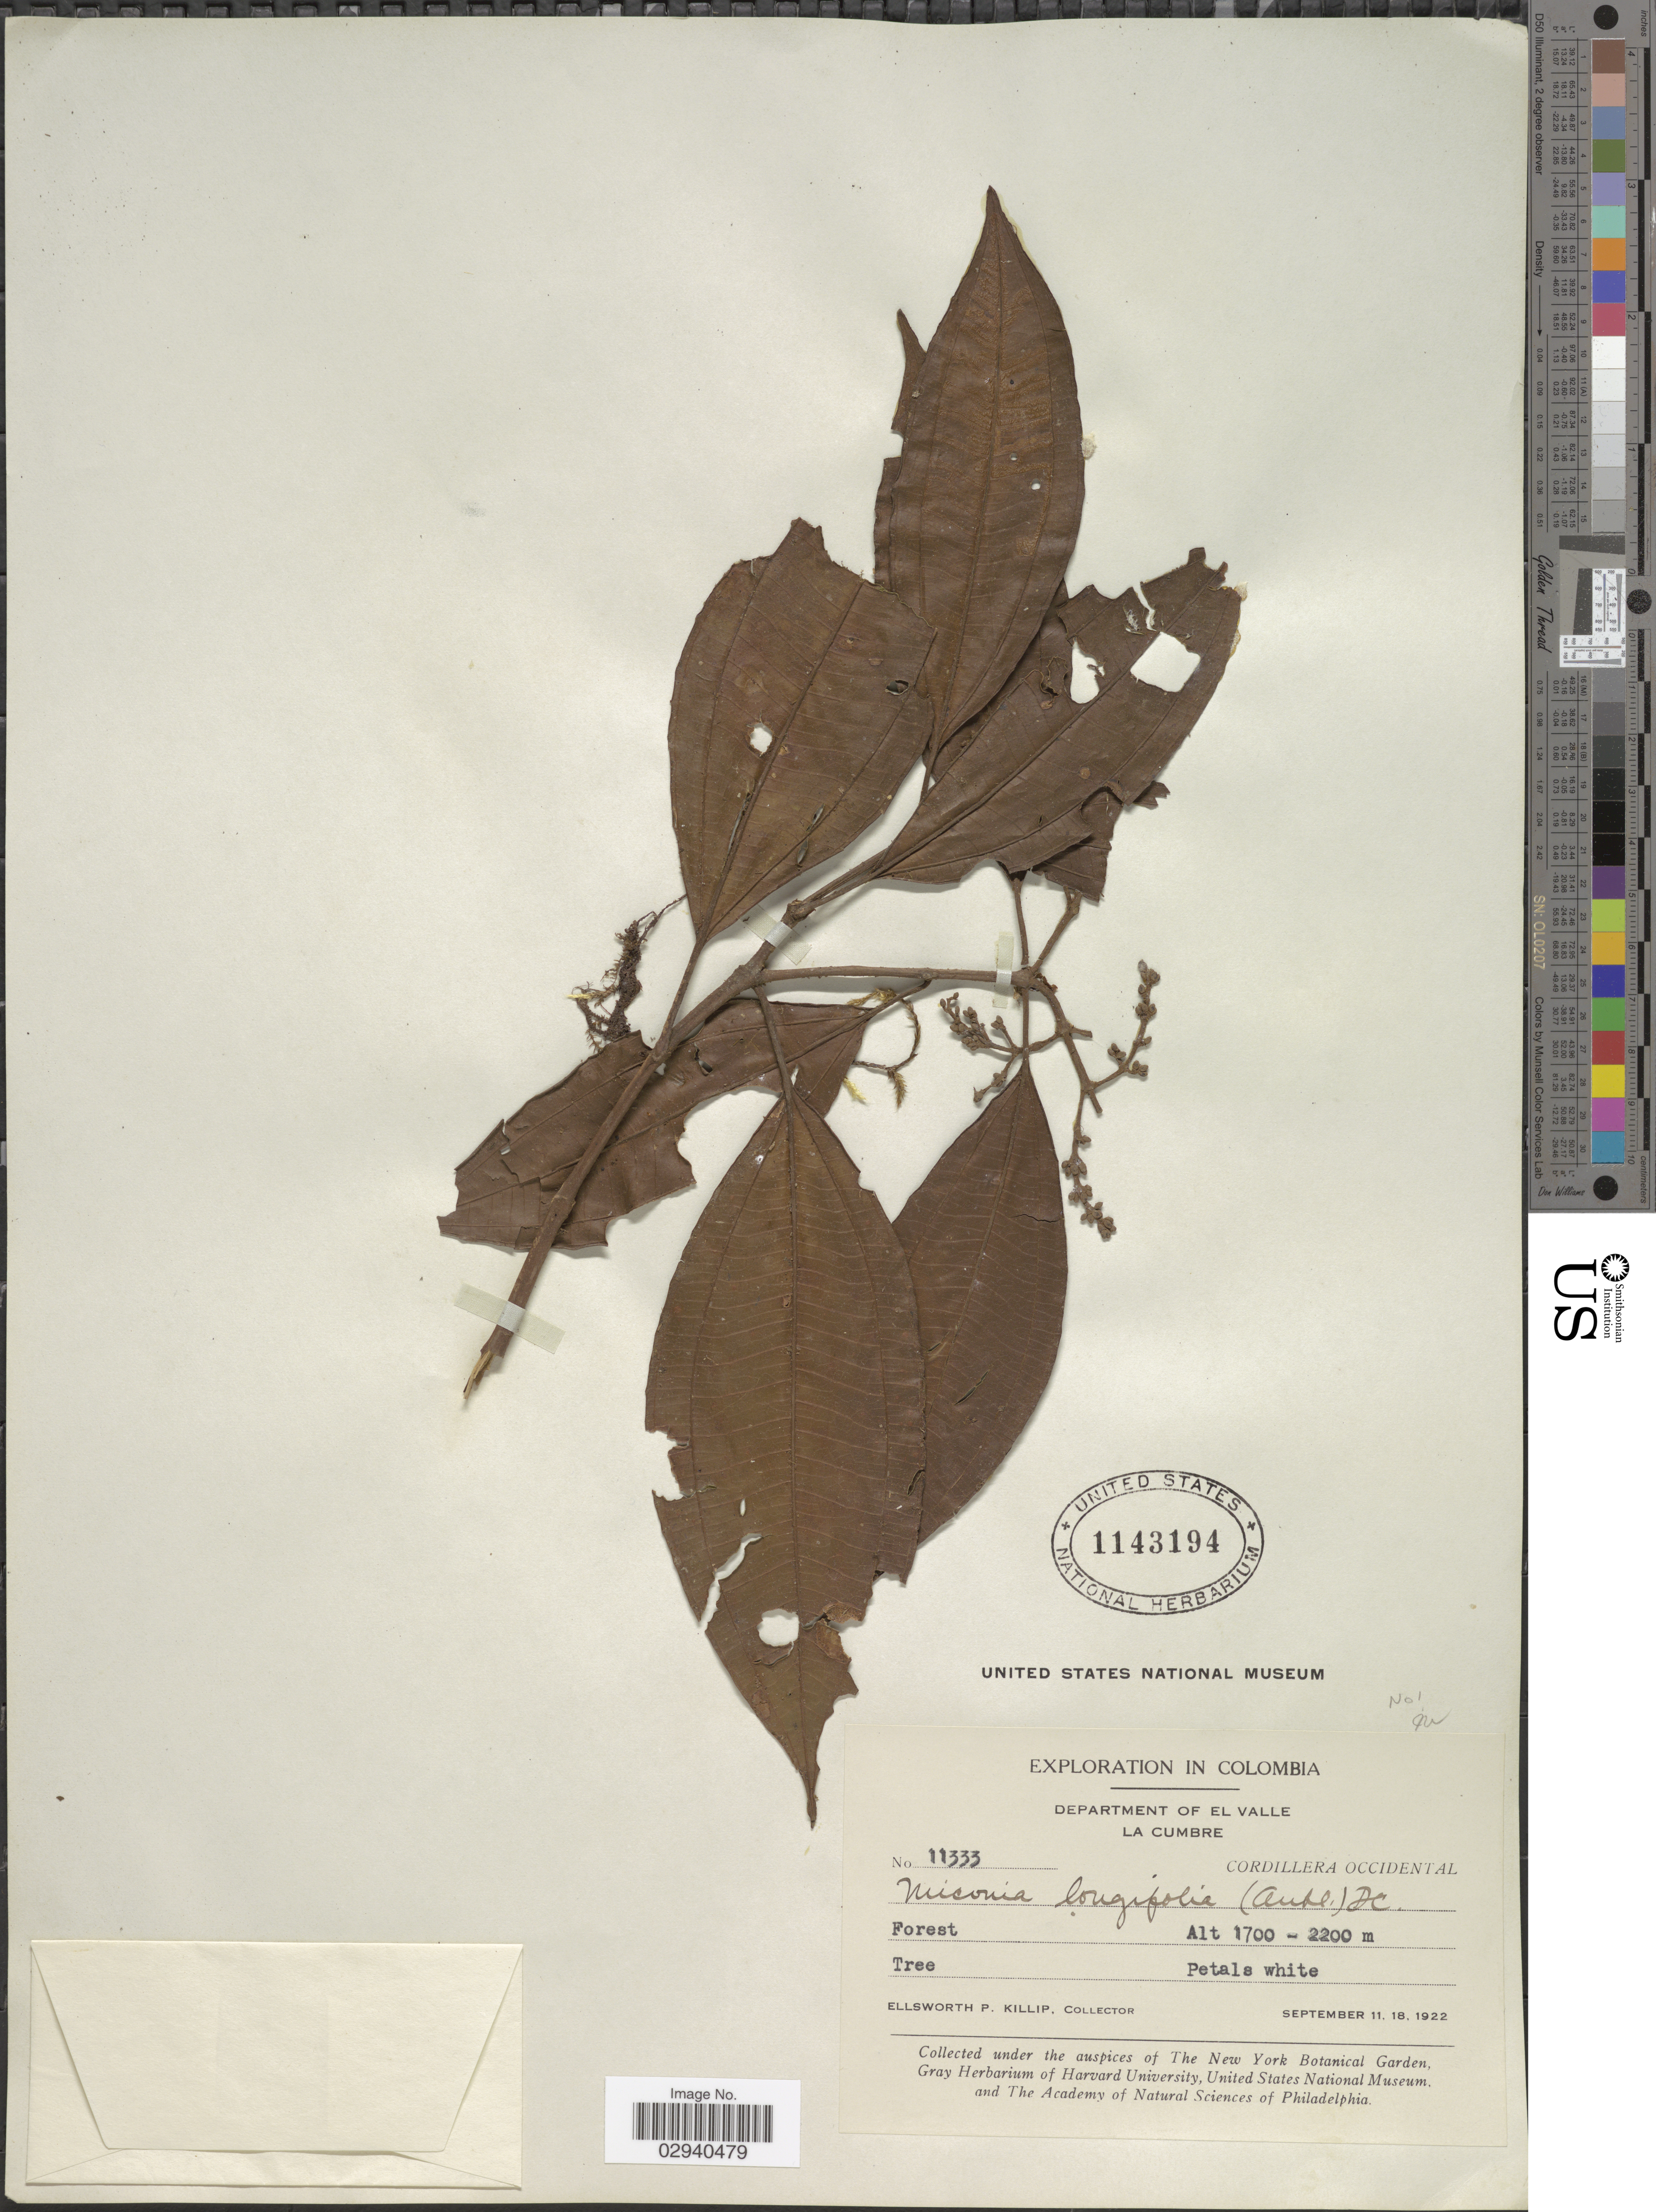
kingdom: Plantae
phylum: Tracheophyta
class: Magnoliopsida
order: Myrtales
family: Melastomataceae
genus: Miconia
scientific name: Miconia lonchophylla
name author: Naudin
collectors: E. P. Killip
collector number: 11333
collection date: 1922-09-11/1922-09-18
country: Colombia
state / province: Valle del Cauca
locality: Department of El Valle. La Cumbre. Cordillera Occidental.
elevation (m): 1700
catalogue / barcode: US 1143194